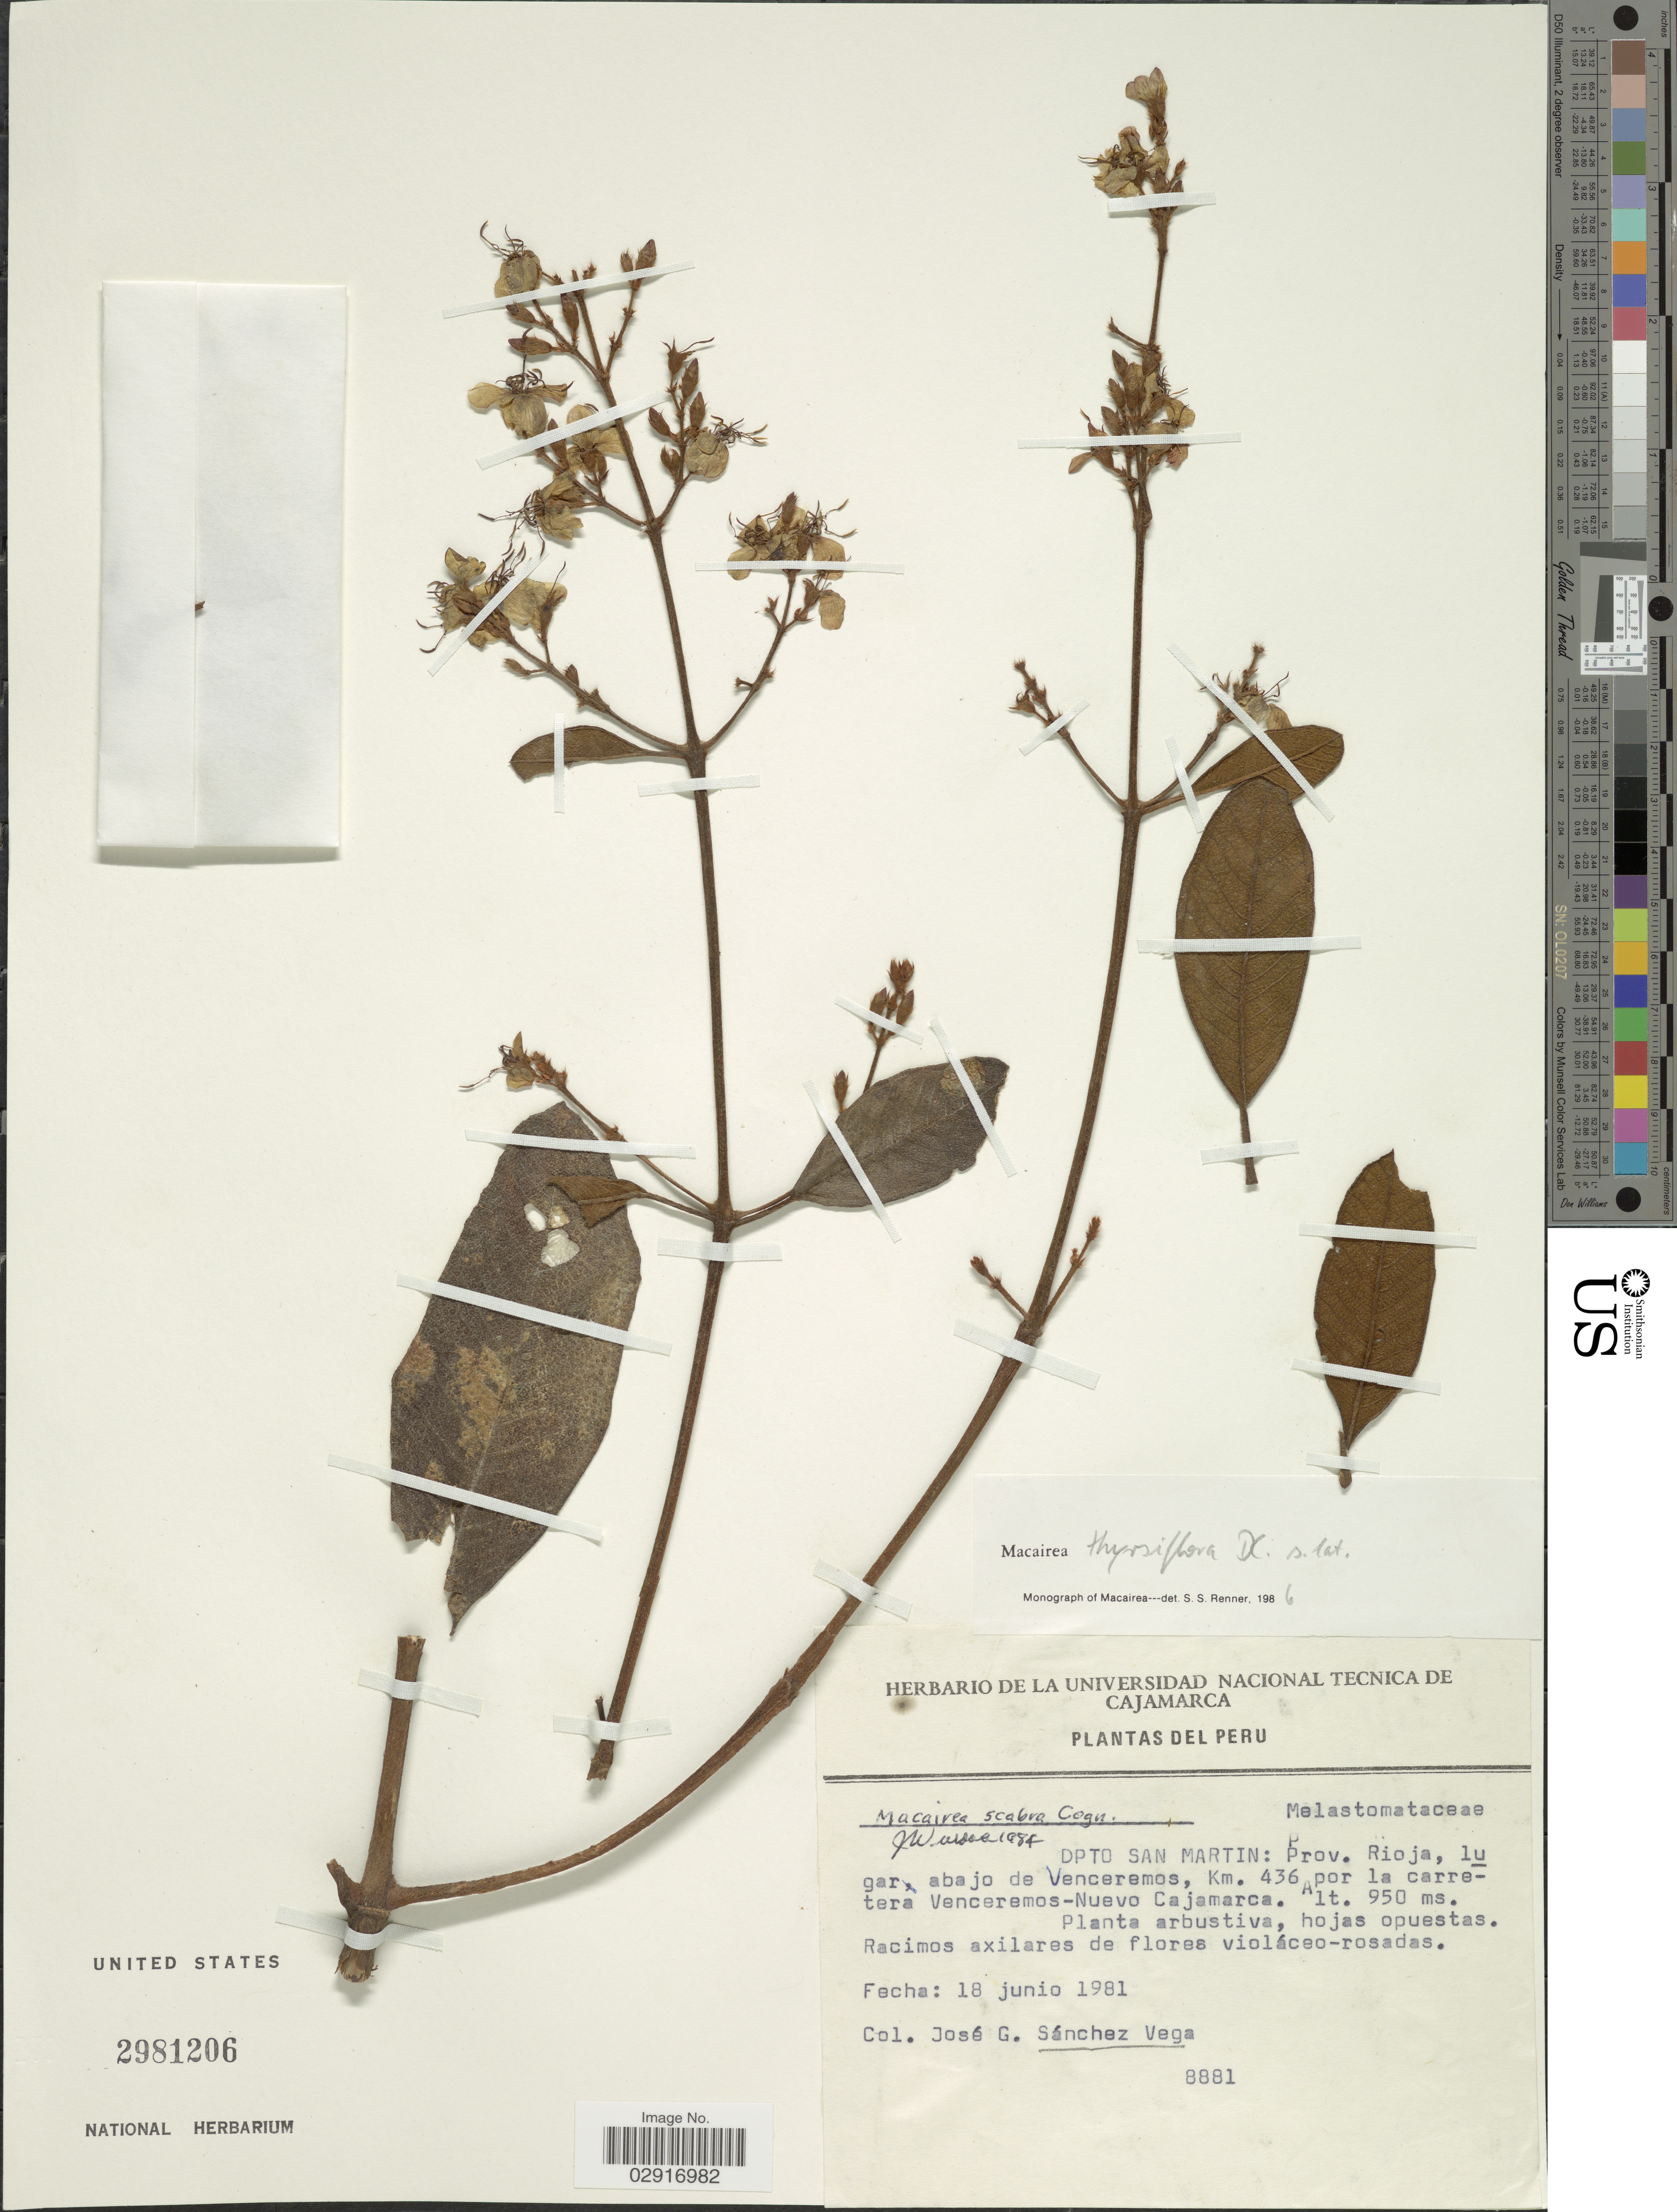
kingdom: Plantae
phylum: Tracheophyta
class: Magnoliopsida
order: Myrtales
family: Melastomataceae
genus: Macairea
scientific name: Macairea aspera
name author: N.E. Br.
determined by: Nunes da Silva, Diego, (RB), Jardim Botanico do Rio de Janeiro - Herbario (BRAZIL)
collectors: J. Vega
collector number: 8881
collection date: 1981-06-18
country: Peru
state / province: San Martín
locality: Dpto San Martin: Prov. Rioja, lugar abajo de Venceremos, Km. 436 por la carretera Venceremos-Nuevo Cajamarca.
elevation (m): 950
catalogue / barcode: US 2981206